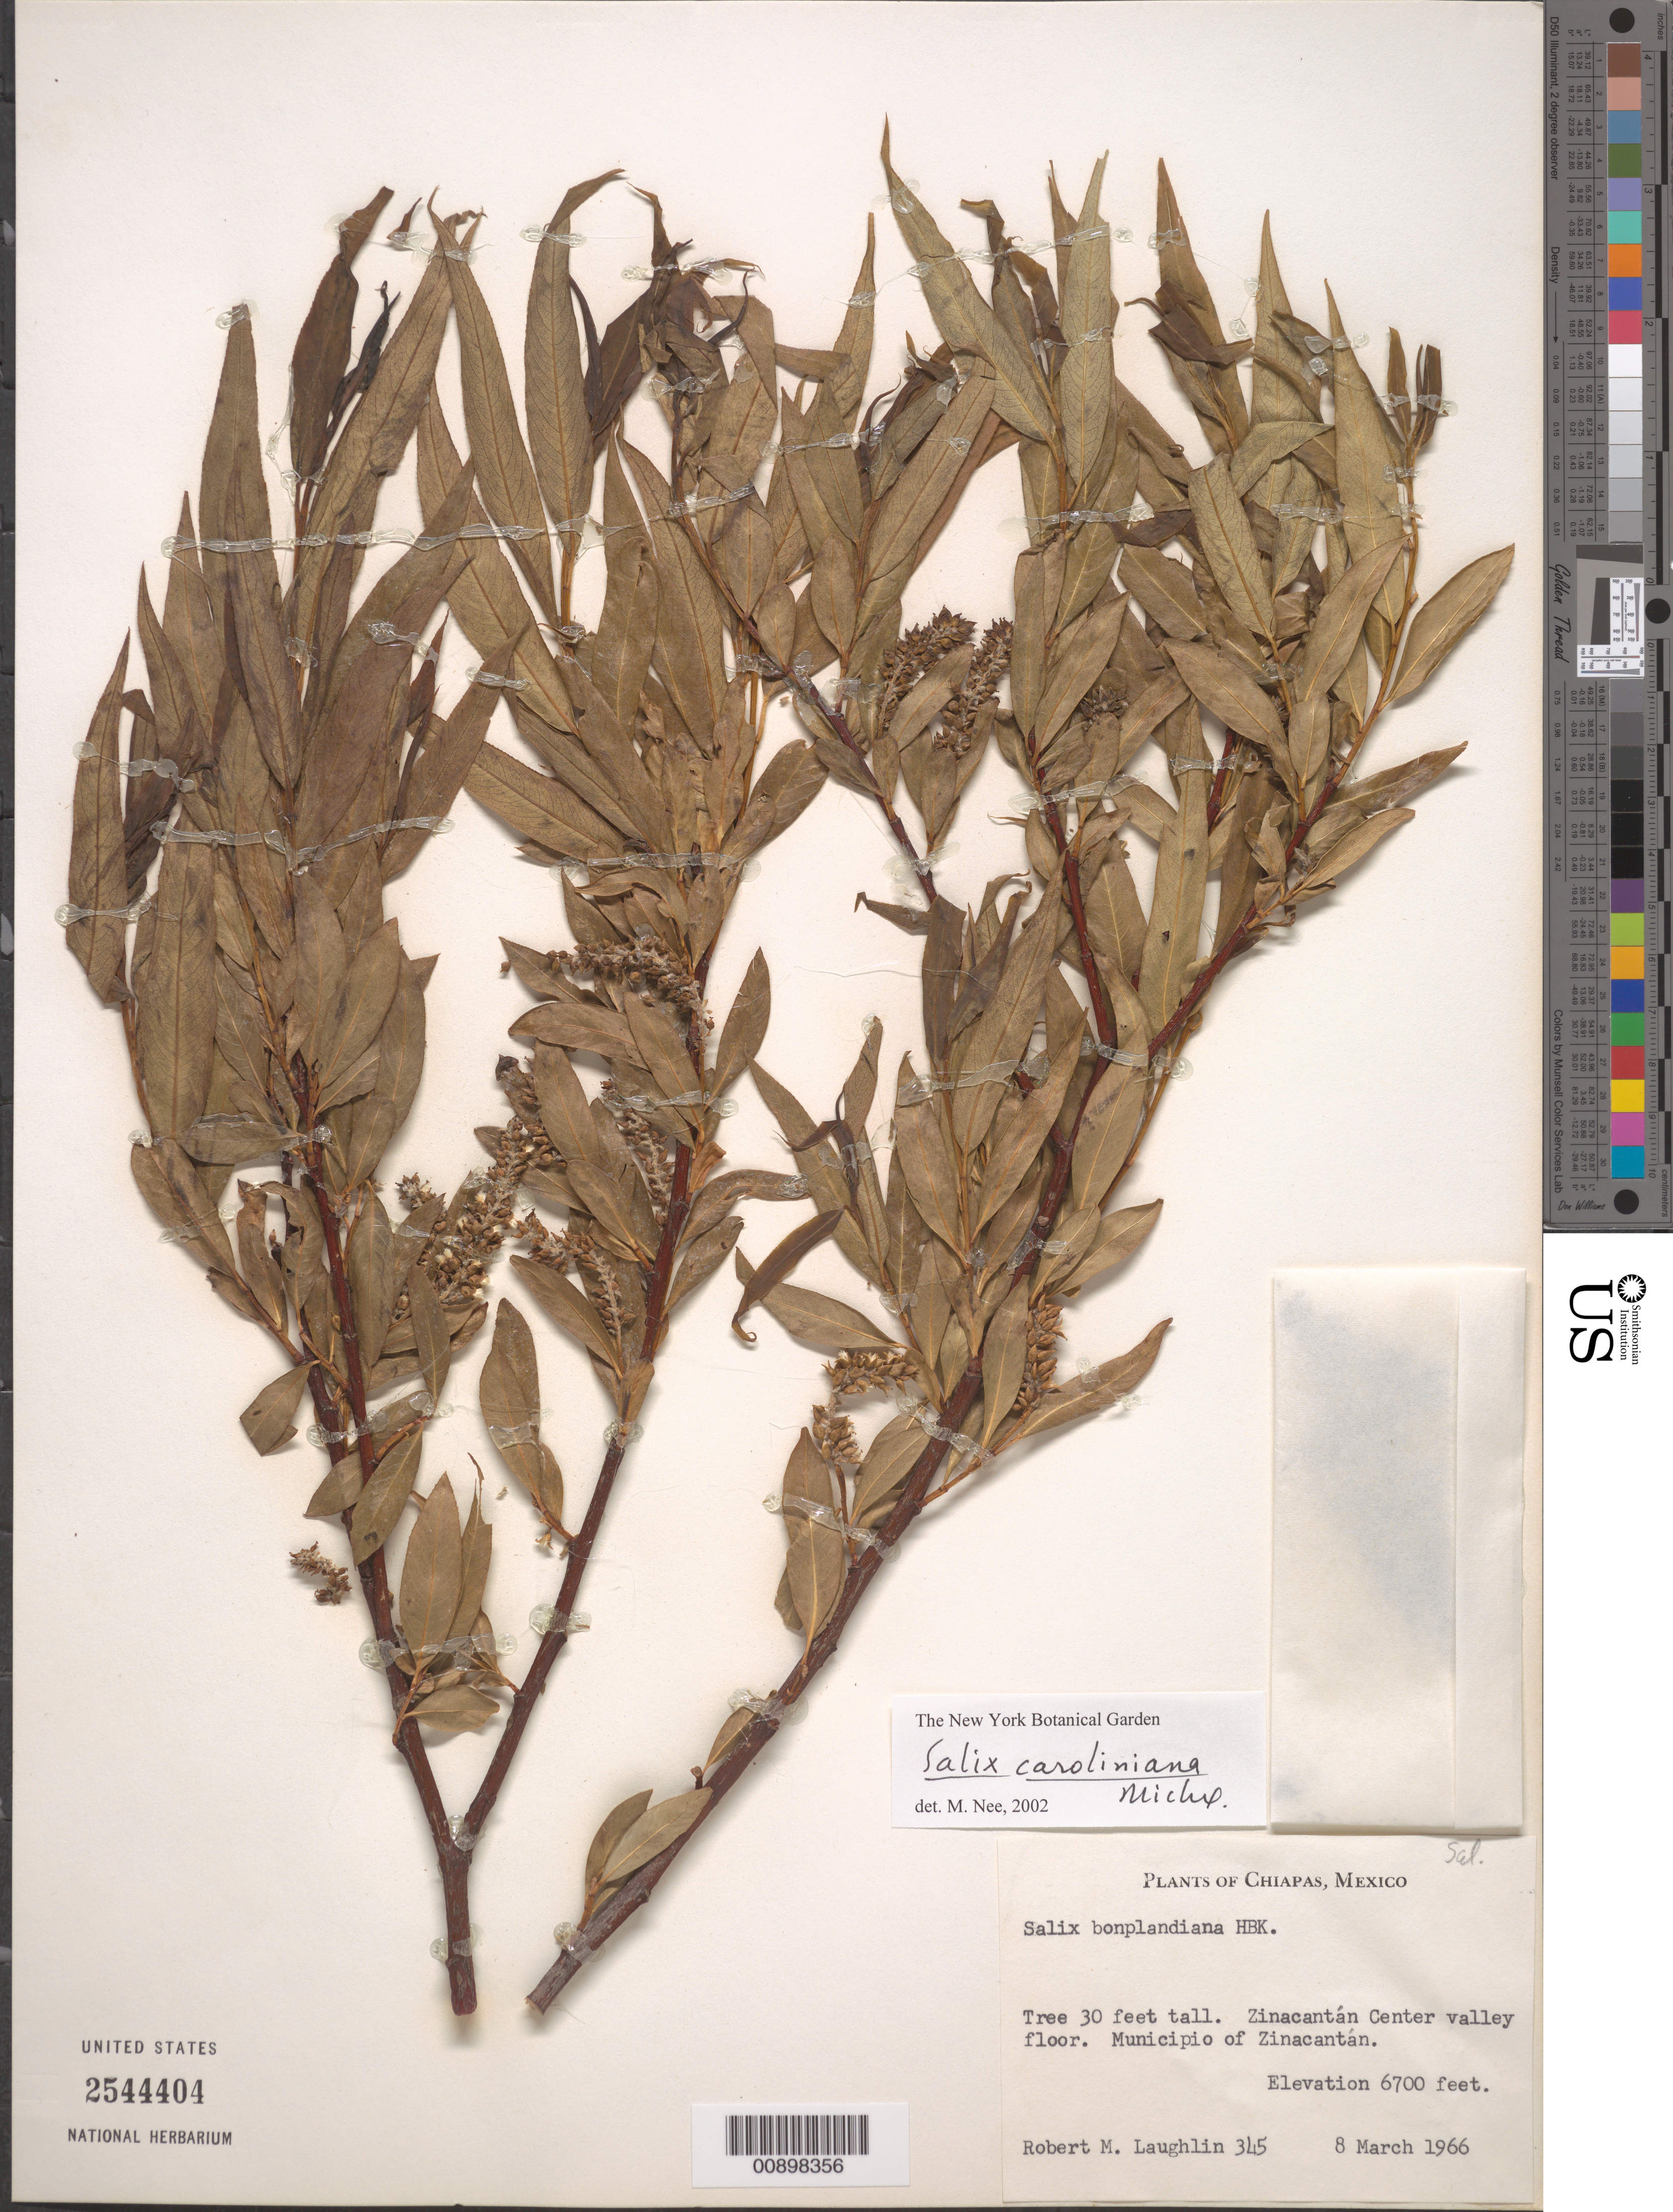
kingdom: Plantae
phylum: Tracheophyta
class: Magnoliopsida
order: Malpighiales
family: Salicaceae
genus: Salix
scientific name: Salix caroliniana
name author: Michx.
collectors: R. M. Laughlin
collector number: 345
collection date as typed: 08 Mar 1966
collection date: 1966-03-08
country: Mexico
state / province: Chiapas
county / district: Zinacantán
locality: Zinacantán center valley floor. Municipio of Zinacantán, Chiapas.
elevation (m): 2042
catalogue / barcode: US 2544404